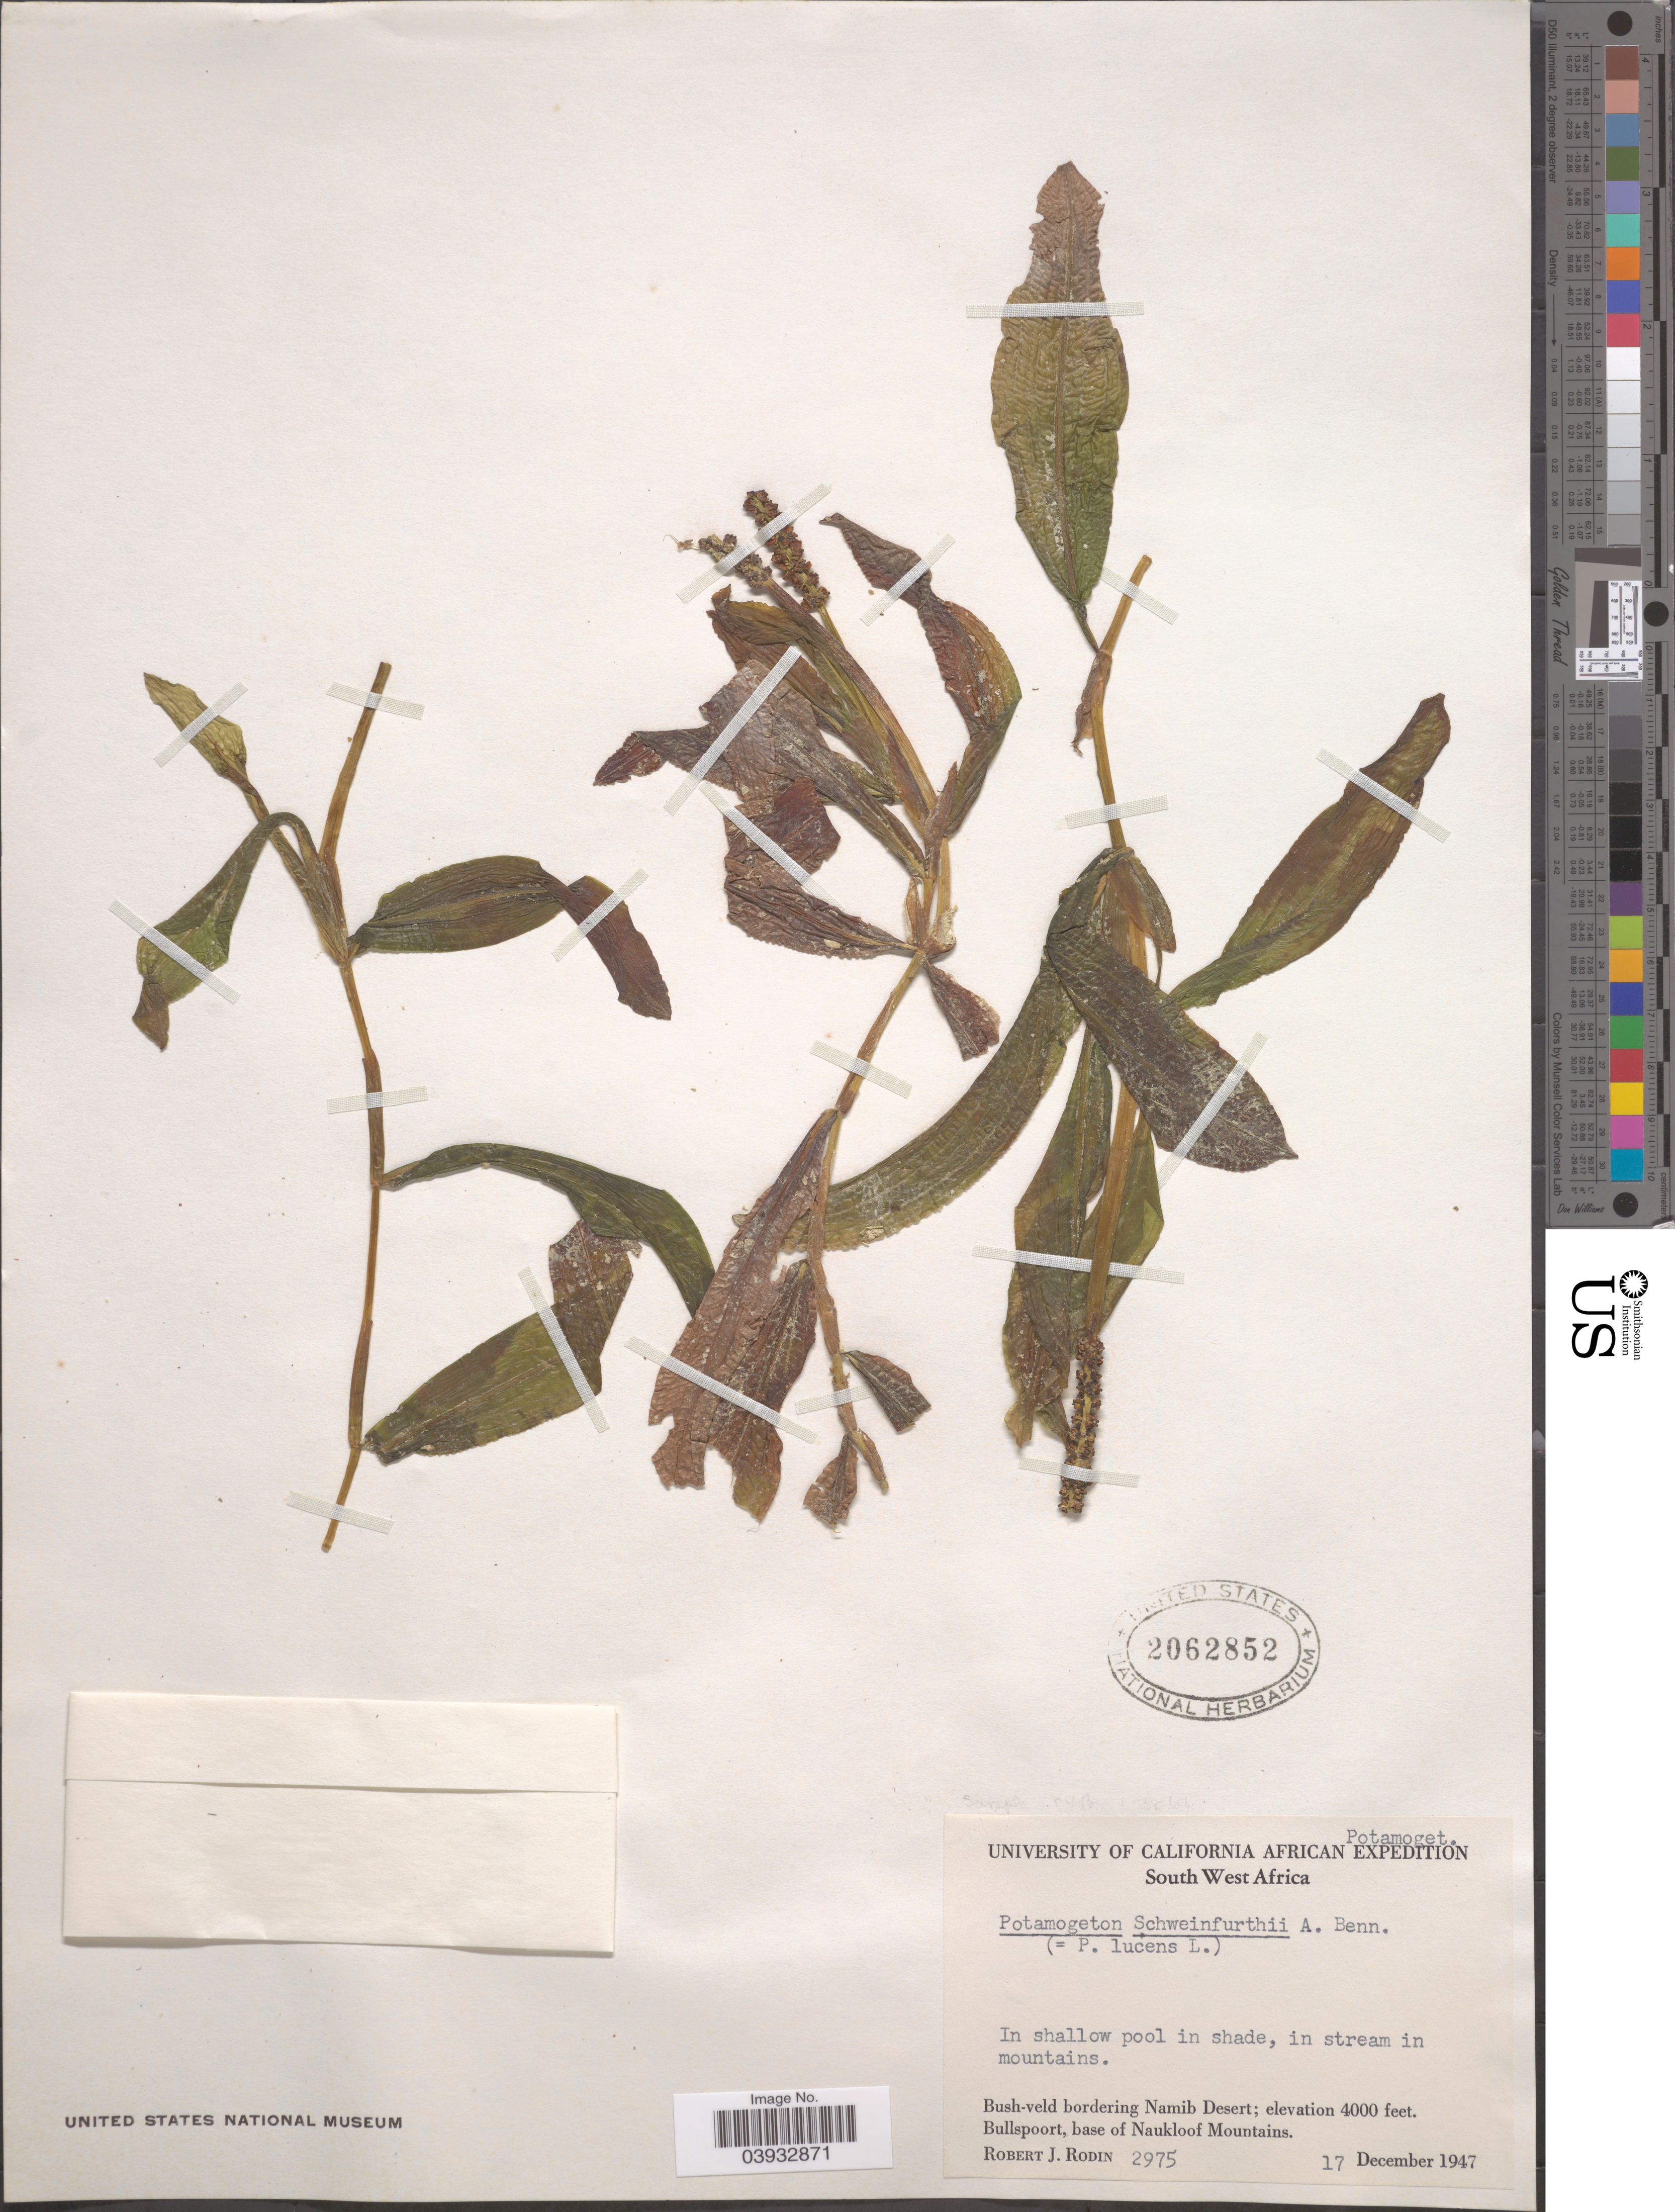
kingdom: Plantae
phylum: Tracheophyta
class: Liliopsida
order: Alismatales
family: Potamogetonaceae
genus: Potamogeton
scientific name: Potamogeton schweinfurthii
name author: A. Benn.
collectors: R. J. Rodin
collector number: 2975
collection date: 1947-12-17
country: Namibia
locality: South West Africa. Bush-veld bordering Namib Desert; Bullspoort, base of Naukloof Mountains.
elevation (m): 1219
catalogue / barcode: US 2062852